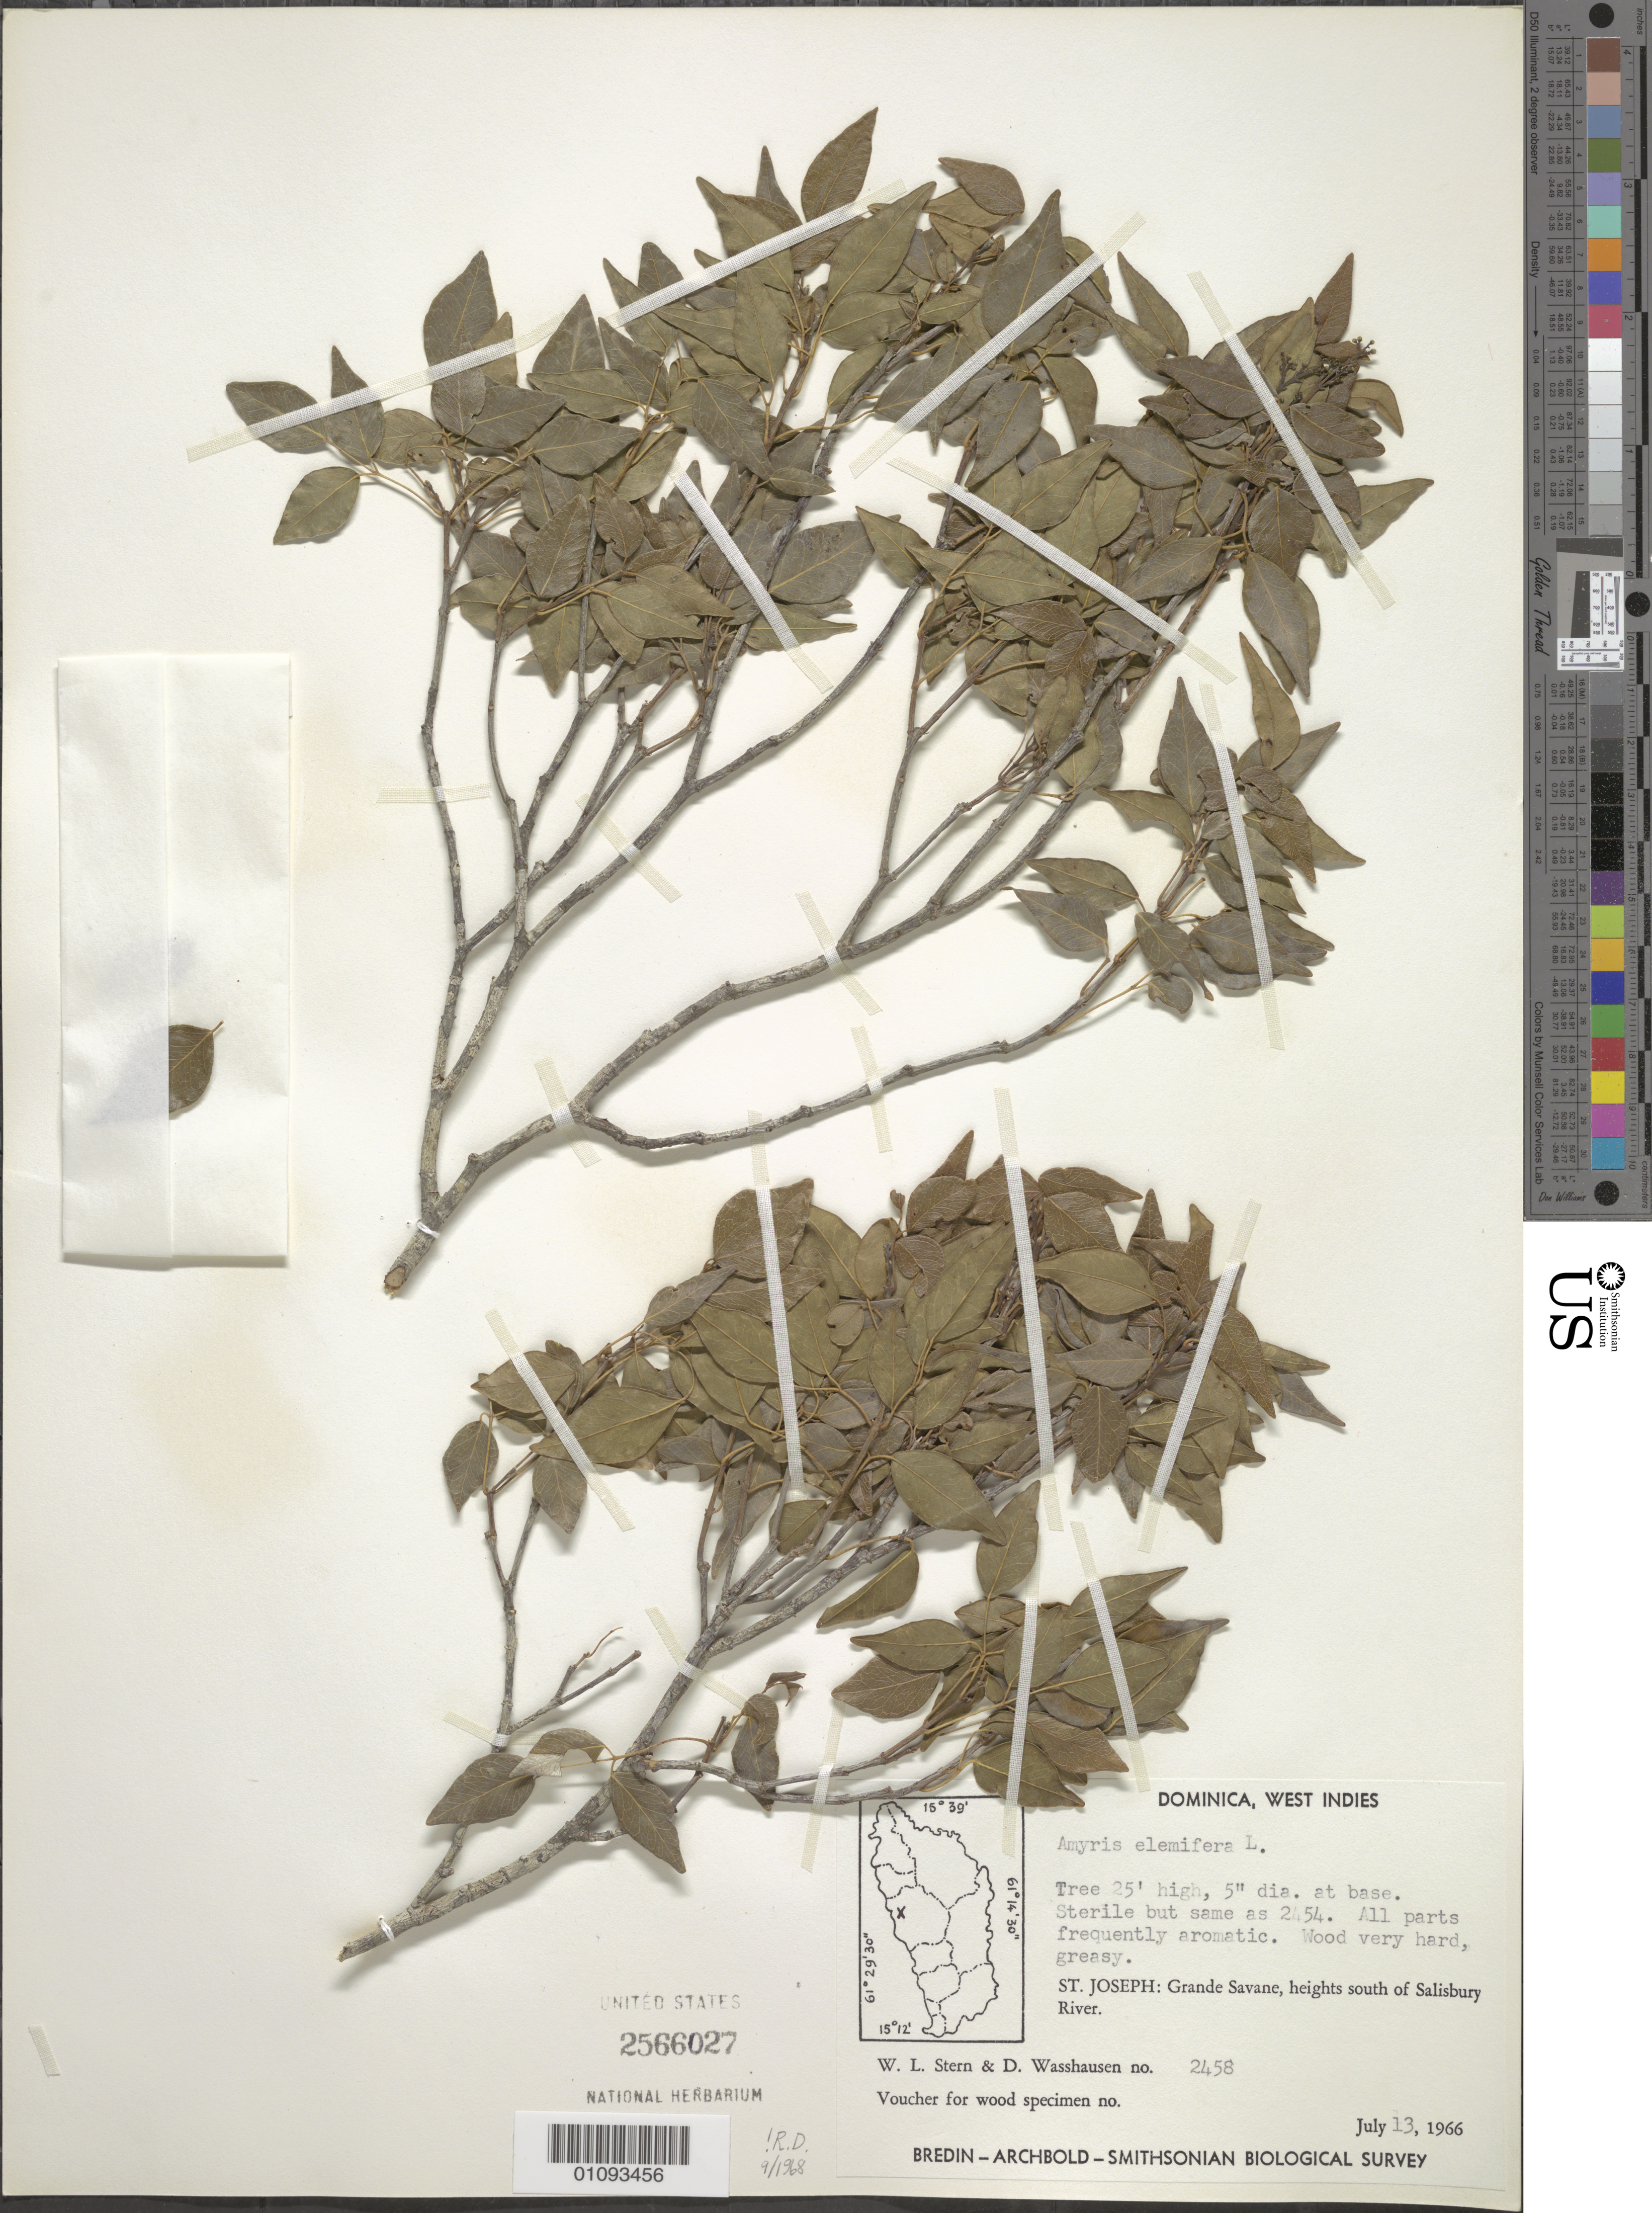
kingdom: Plantae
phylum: Tracheophyta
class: Magnoliopsida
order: Sapindales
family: Rutaceae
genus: Amyris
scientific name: Amyris elemifera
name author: L.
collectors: W. L. Stern & D. C. Wasshausen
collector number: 2458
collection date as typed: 13 Jul 1966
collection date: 1966-07-13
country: Dominica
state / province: St. Joseph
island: Dominica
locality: Grande Savane, heights S of Salisbury River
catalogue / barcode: US 2566027